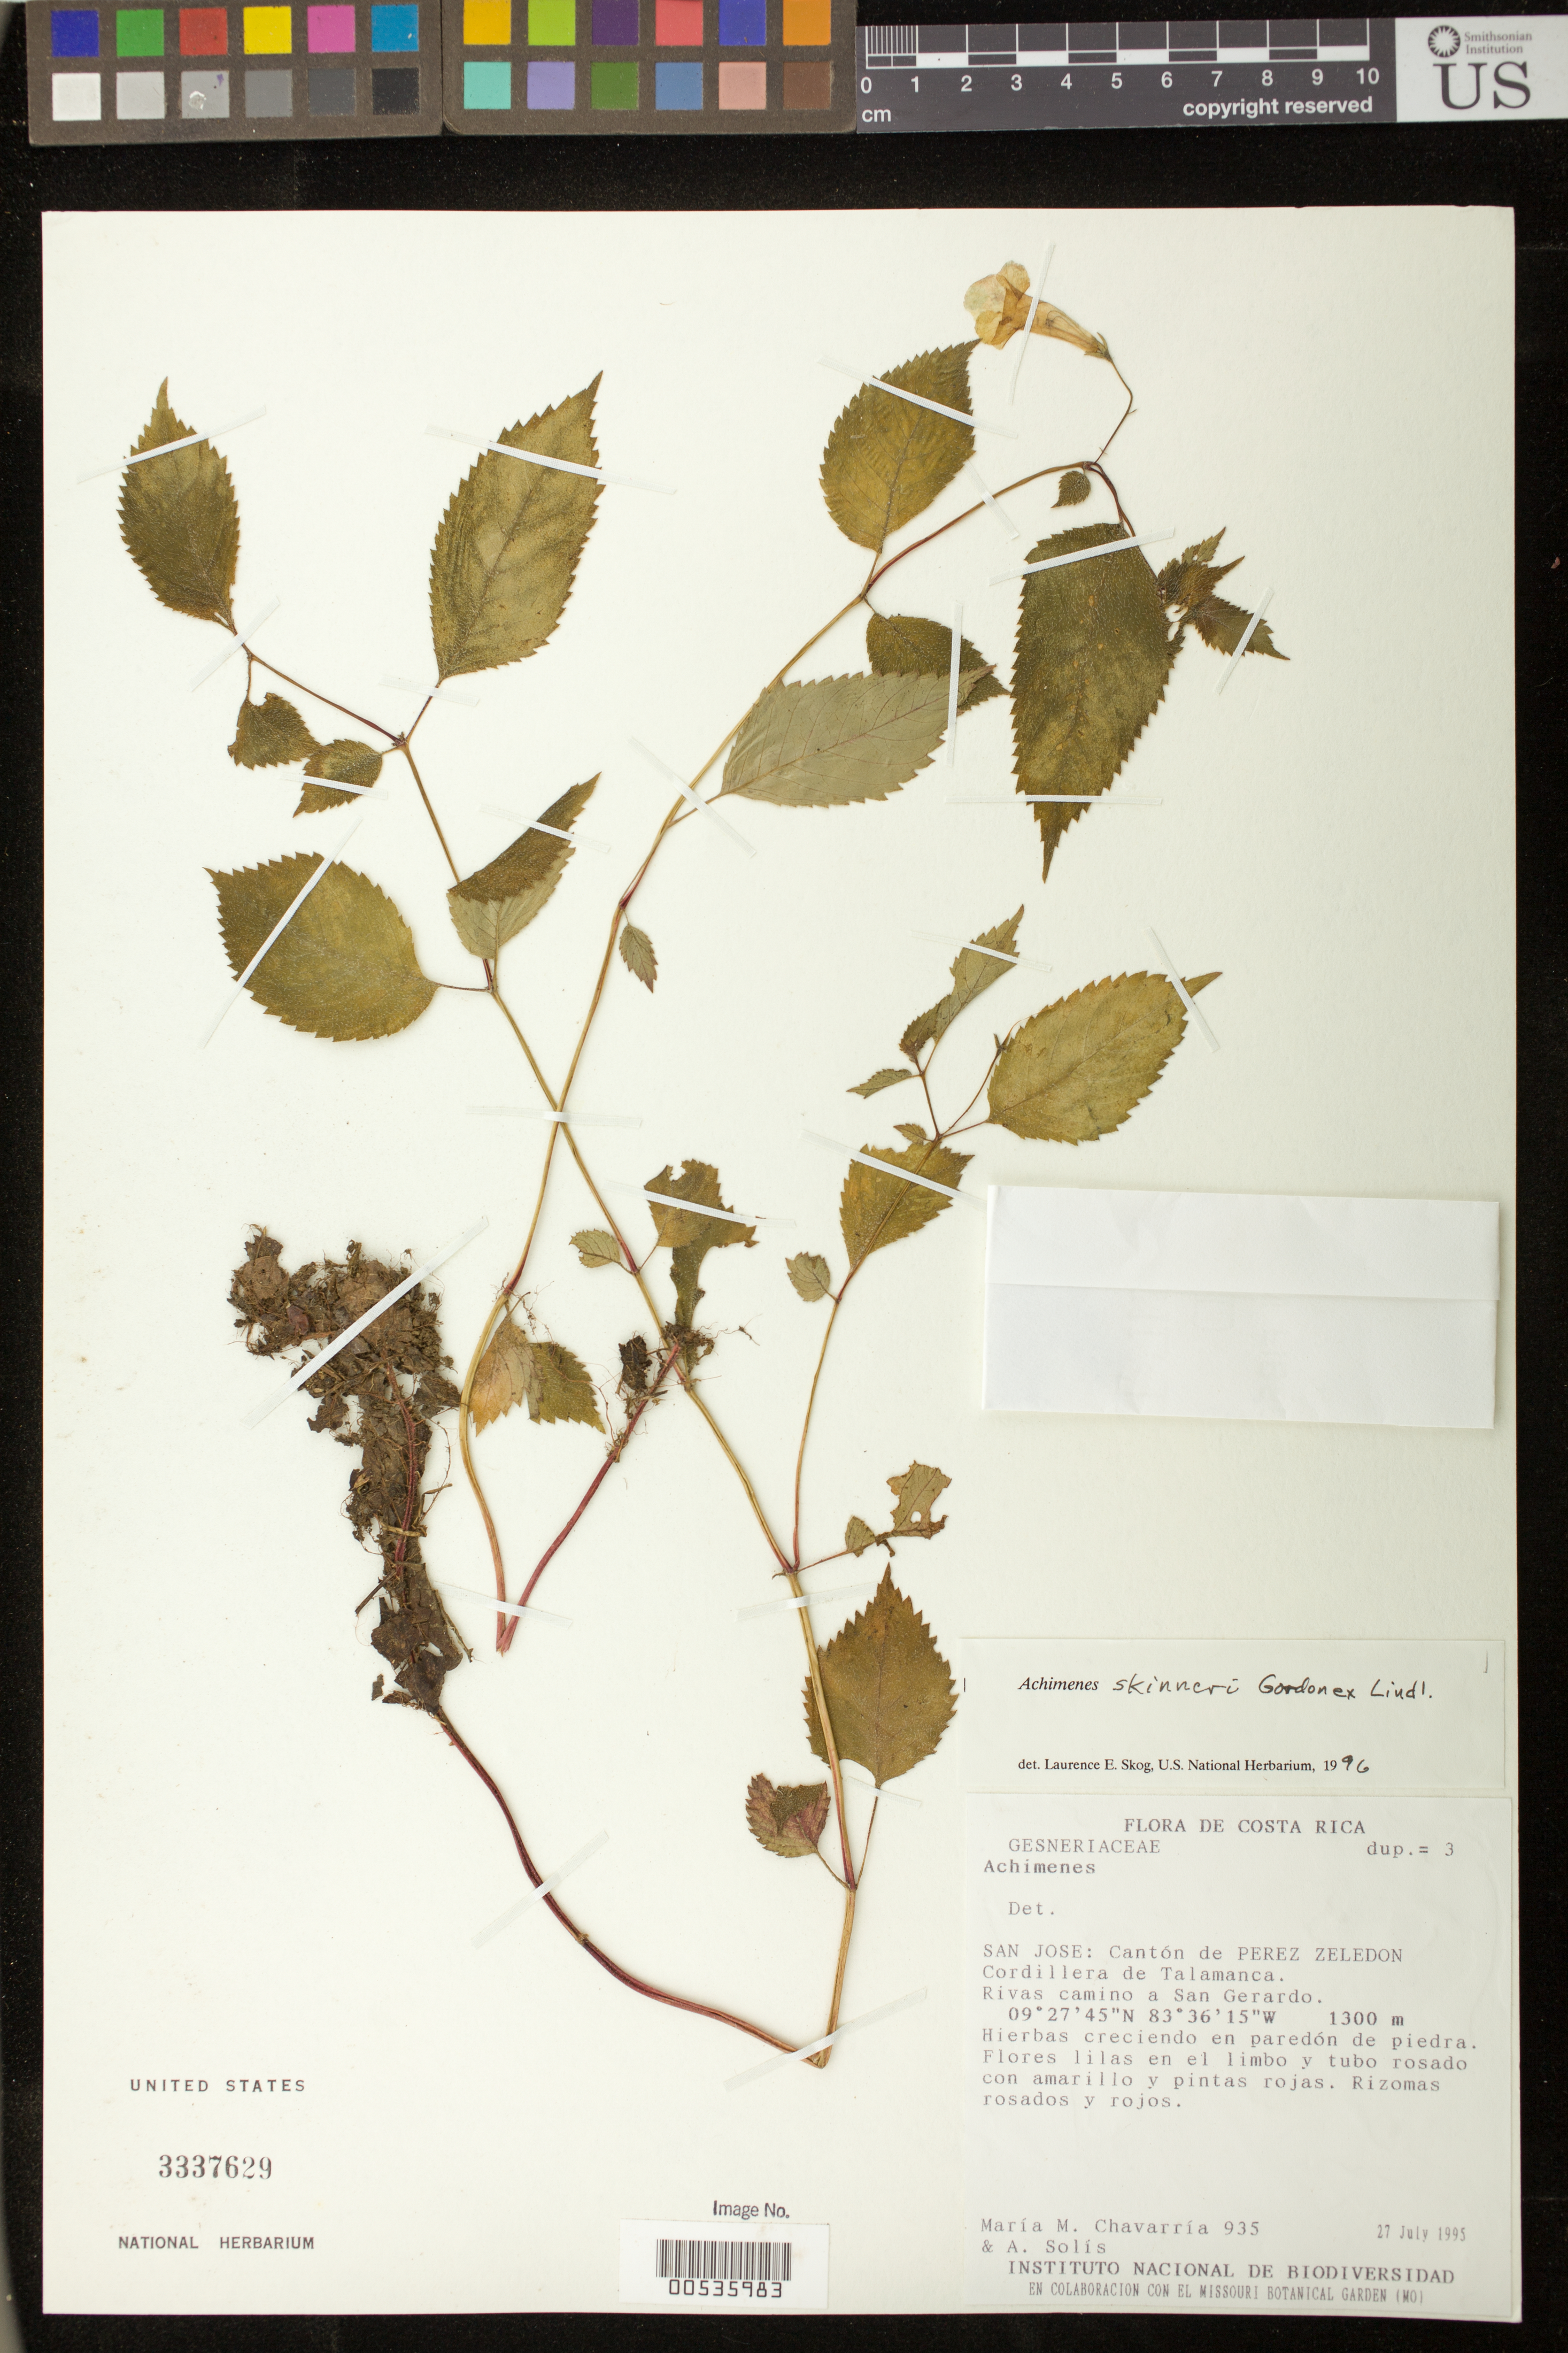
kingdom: Plantae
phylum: Tracheophyta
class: Magnoliopsida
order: Lamiales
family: Gesneriaceae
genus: Achimenes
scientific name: Achimenes pedunculata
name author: Benth.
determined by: Skog, Laurence E.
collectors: M. Chavarría & A. Solís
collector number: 935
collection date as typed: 27 Jul 1995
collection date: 1995-07-27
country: Costa Rica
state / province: San José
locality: Cantón de Perez Zeledon, Cordillera de Talamanca, Rivas camino a San Gerardo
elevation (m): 1300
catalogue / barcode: US 3337629